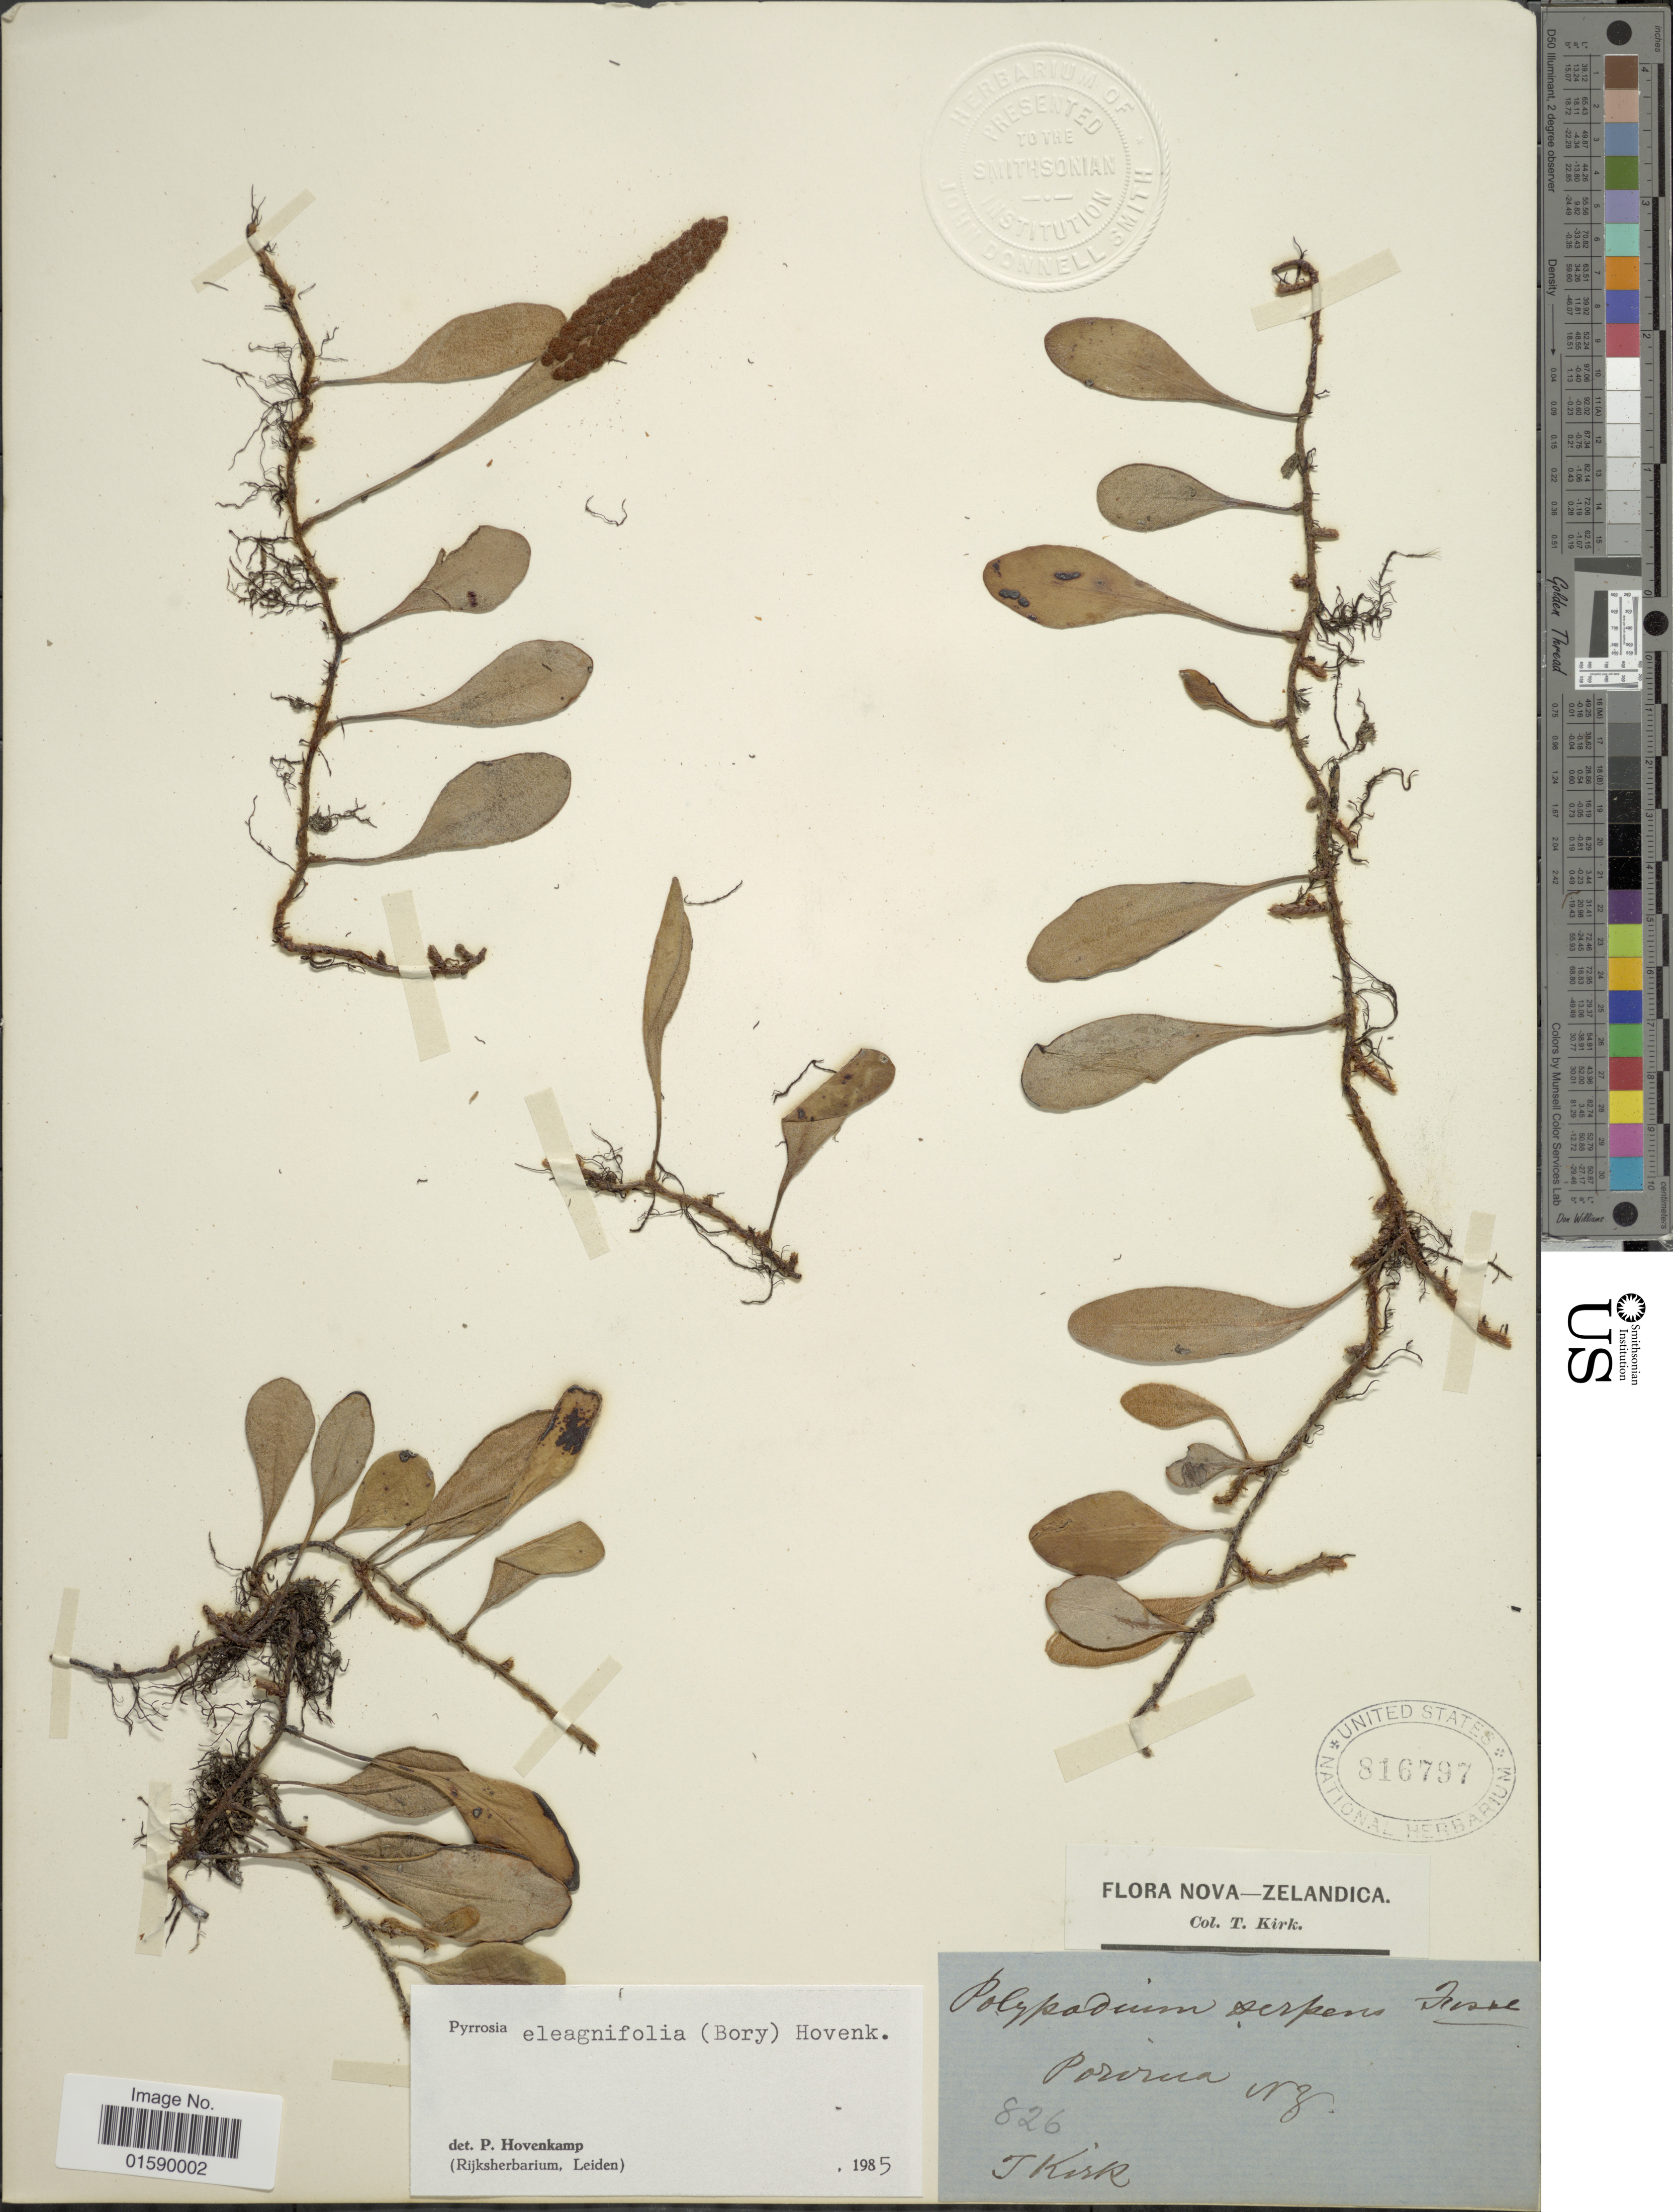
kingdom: Plantae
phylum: Tracheophyta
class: Polypodiopsida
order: Polypodiales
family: Polypodiaceae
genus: Pyrrosia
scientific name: Pyrrosia elaeagnifolia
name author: (Bory) Hovenkamp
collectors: T. Kirk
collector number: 826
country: New Zealand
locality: Nova-Zelandica. Porvina NZ.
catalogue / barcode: US 816797